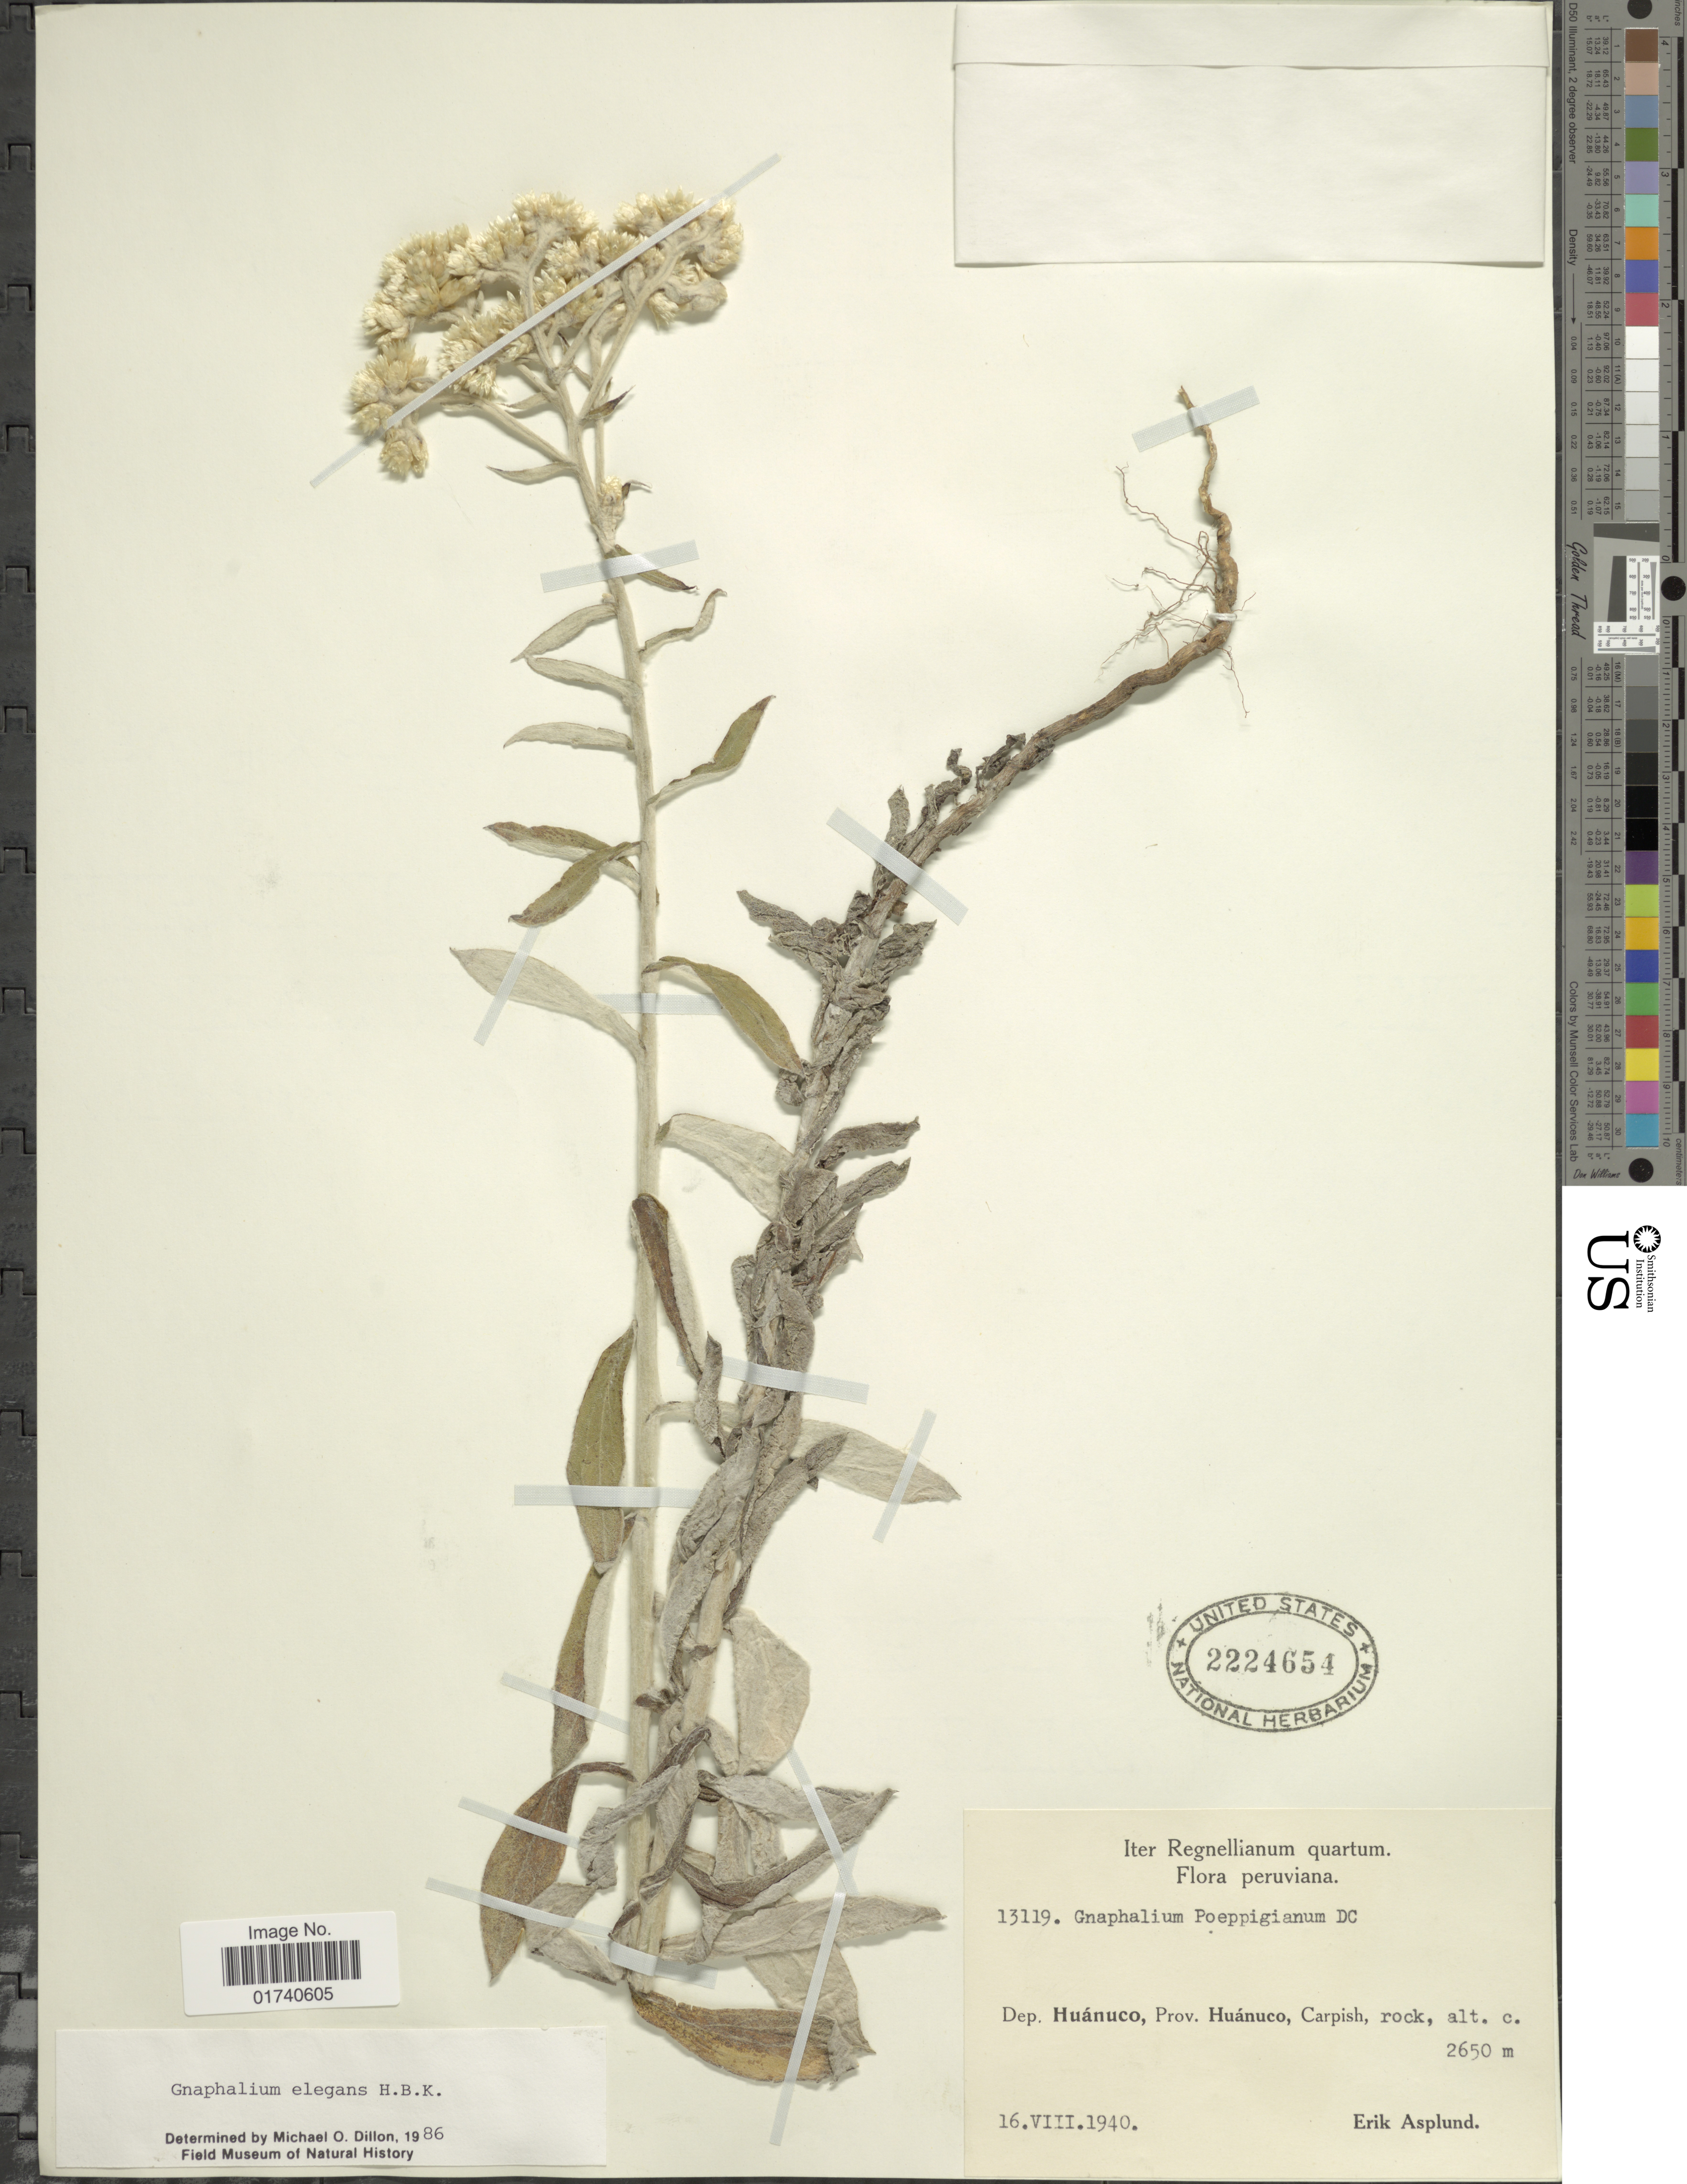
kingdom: Plantae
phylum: Tracheophyta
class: Magnoliopsida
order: Asterales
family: Asteraceae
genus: Pseudognaphalium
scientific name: Pseudognaphalium elegans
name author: (Kunth) Kartesz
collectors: E. Asplund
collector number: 13119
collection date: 1940-08-16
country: Peru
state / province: Huánuco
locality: Peruviana. Dep. Huanuco, Prov. Huanuco, Carpish.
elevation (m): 2650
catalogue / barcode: US 2224654